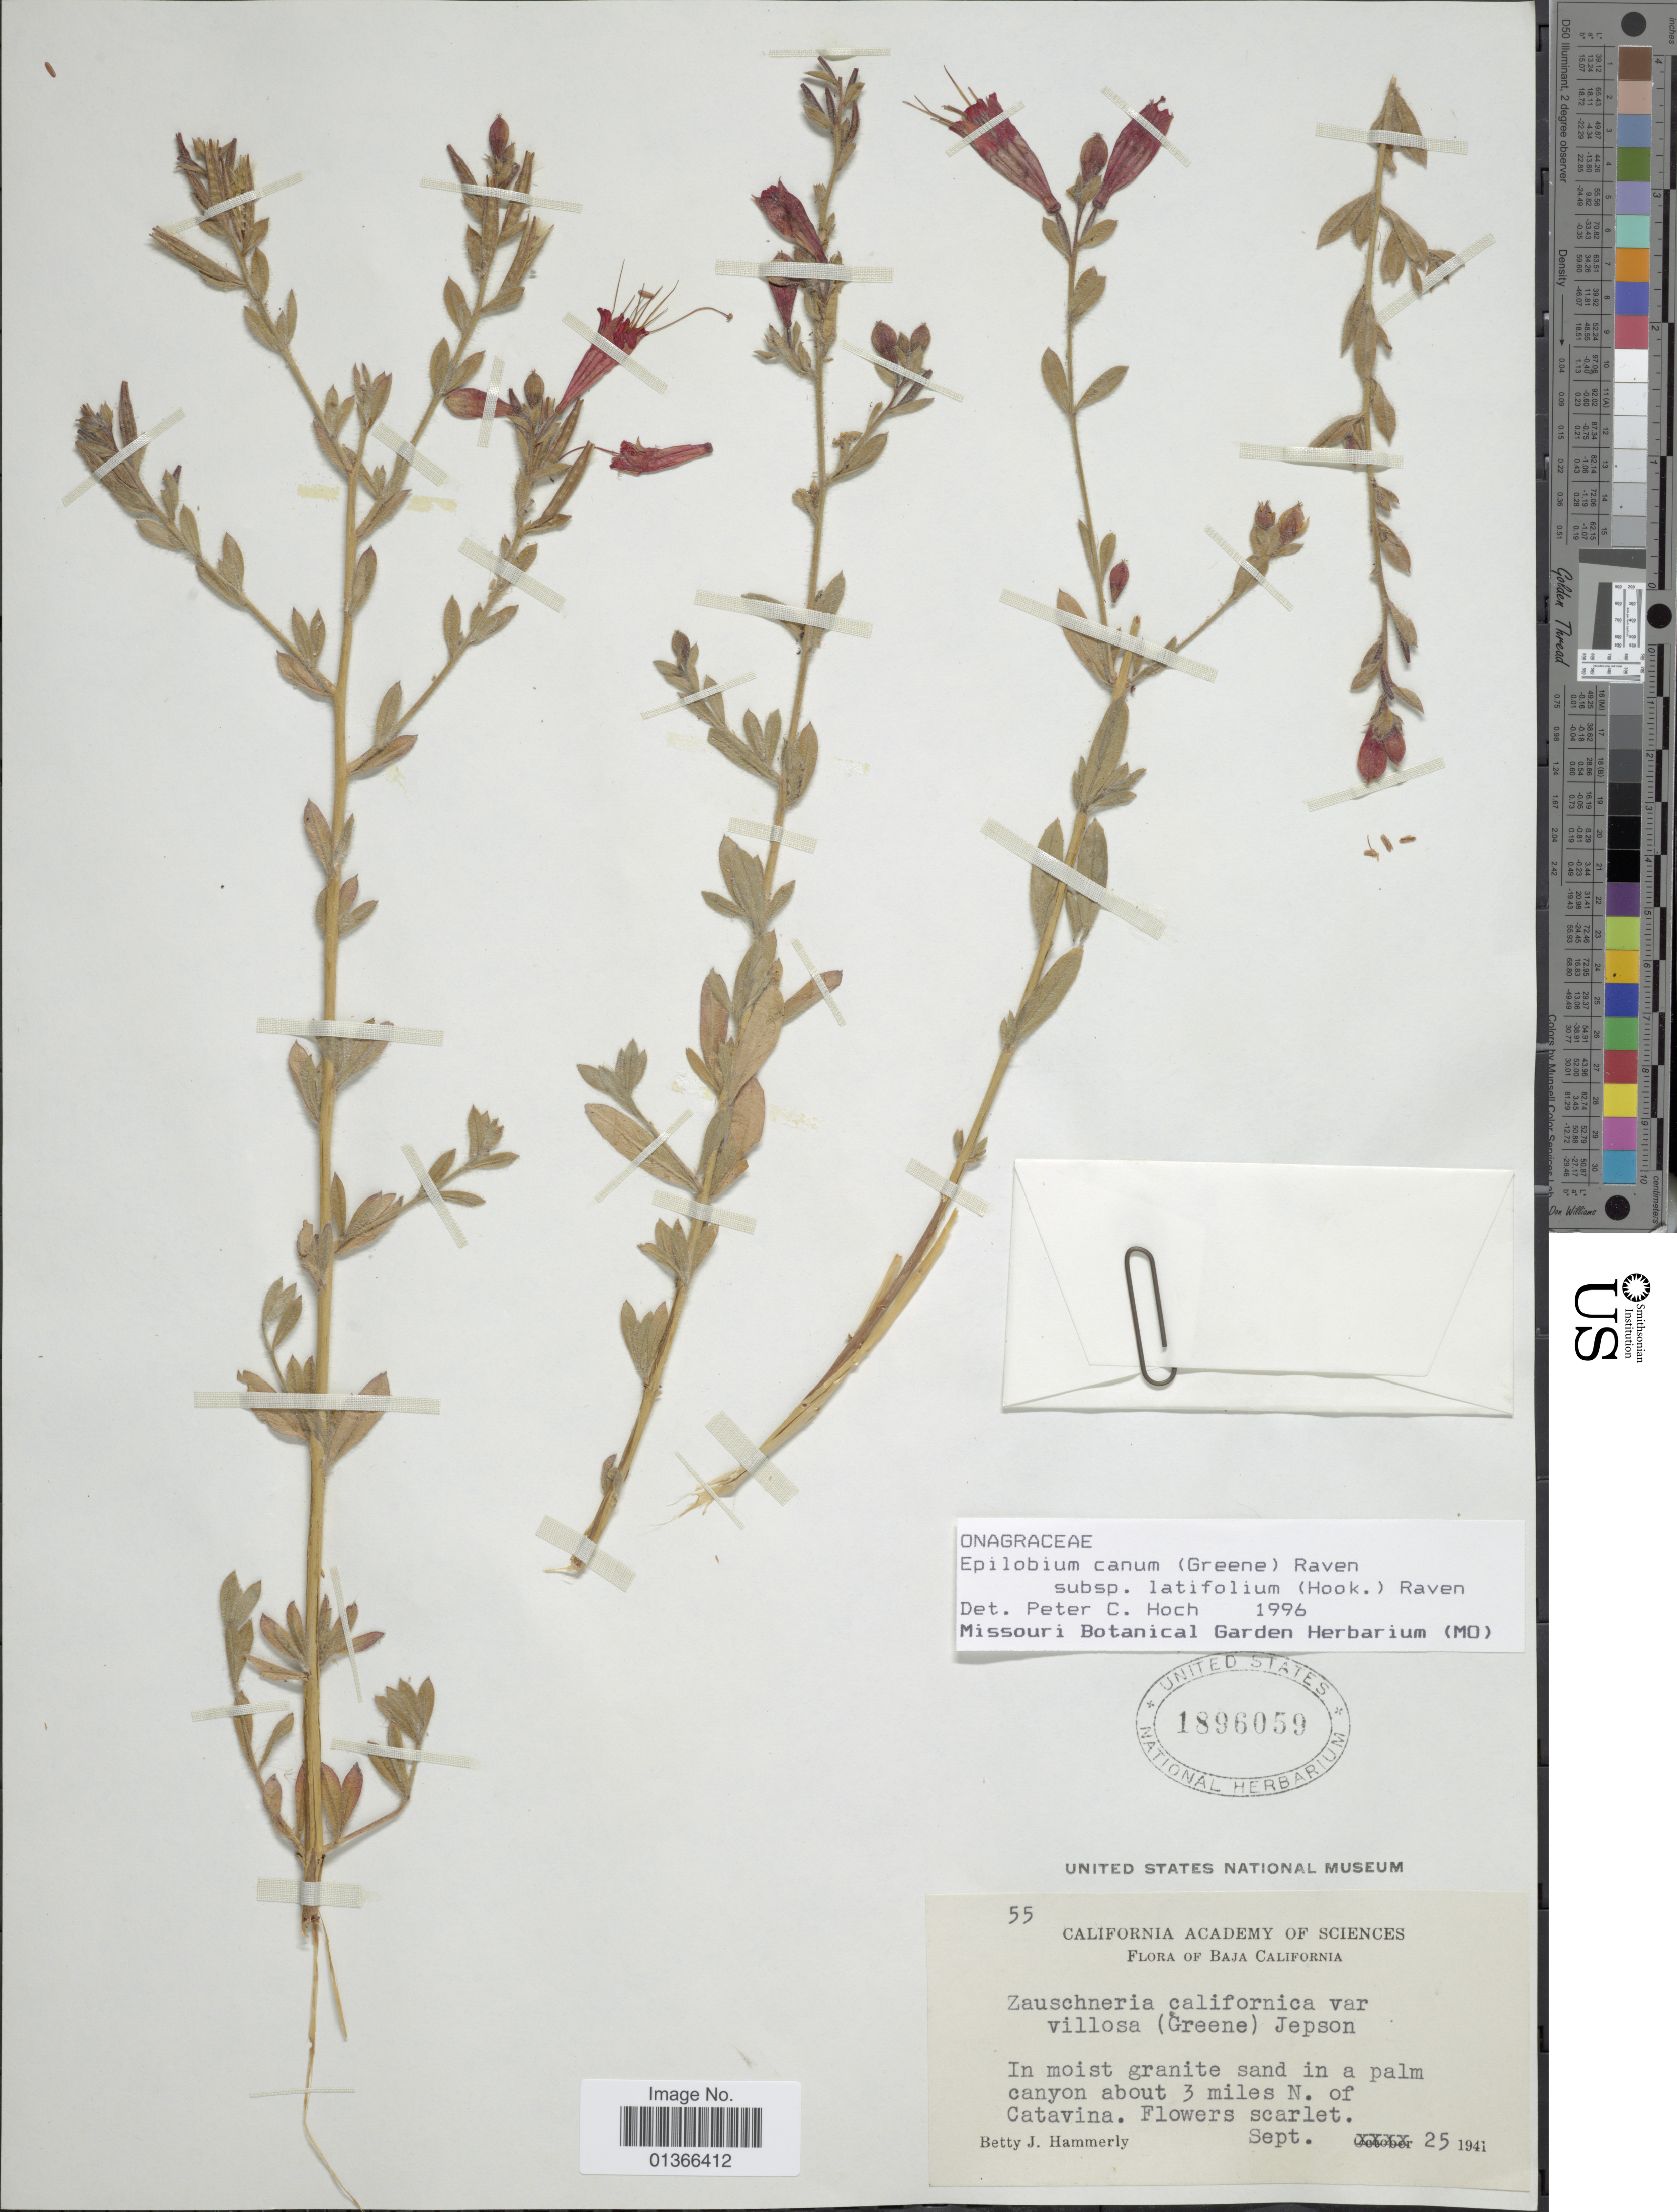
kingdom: Plantae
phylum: Tracheophyta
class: Magnoliopsida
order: Myrtales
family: Onagraceae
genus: Epilobium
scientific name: Epilobium canum subsp. latifolium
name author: (Hook.) P.H. Raven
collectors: B. J. Hammerly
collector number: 55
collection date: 1941-09-25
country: Mexico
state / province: Baja California Norte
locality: In moist granite sand in a palm canyon about 3 miles N of Catavina.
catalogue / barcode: US 1896059